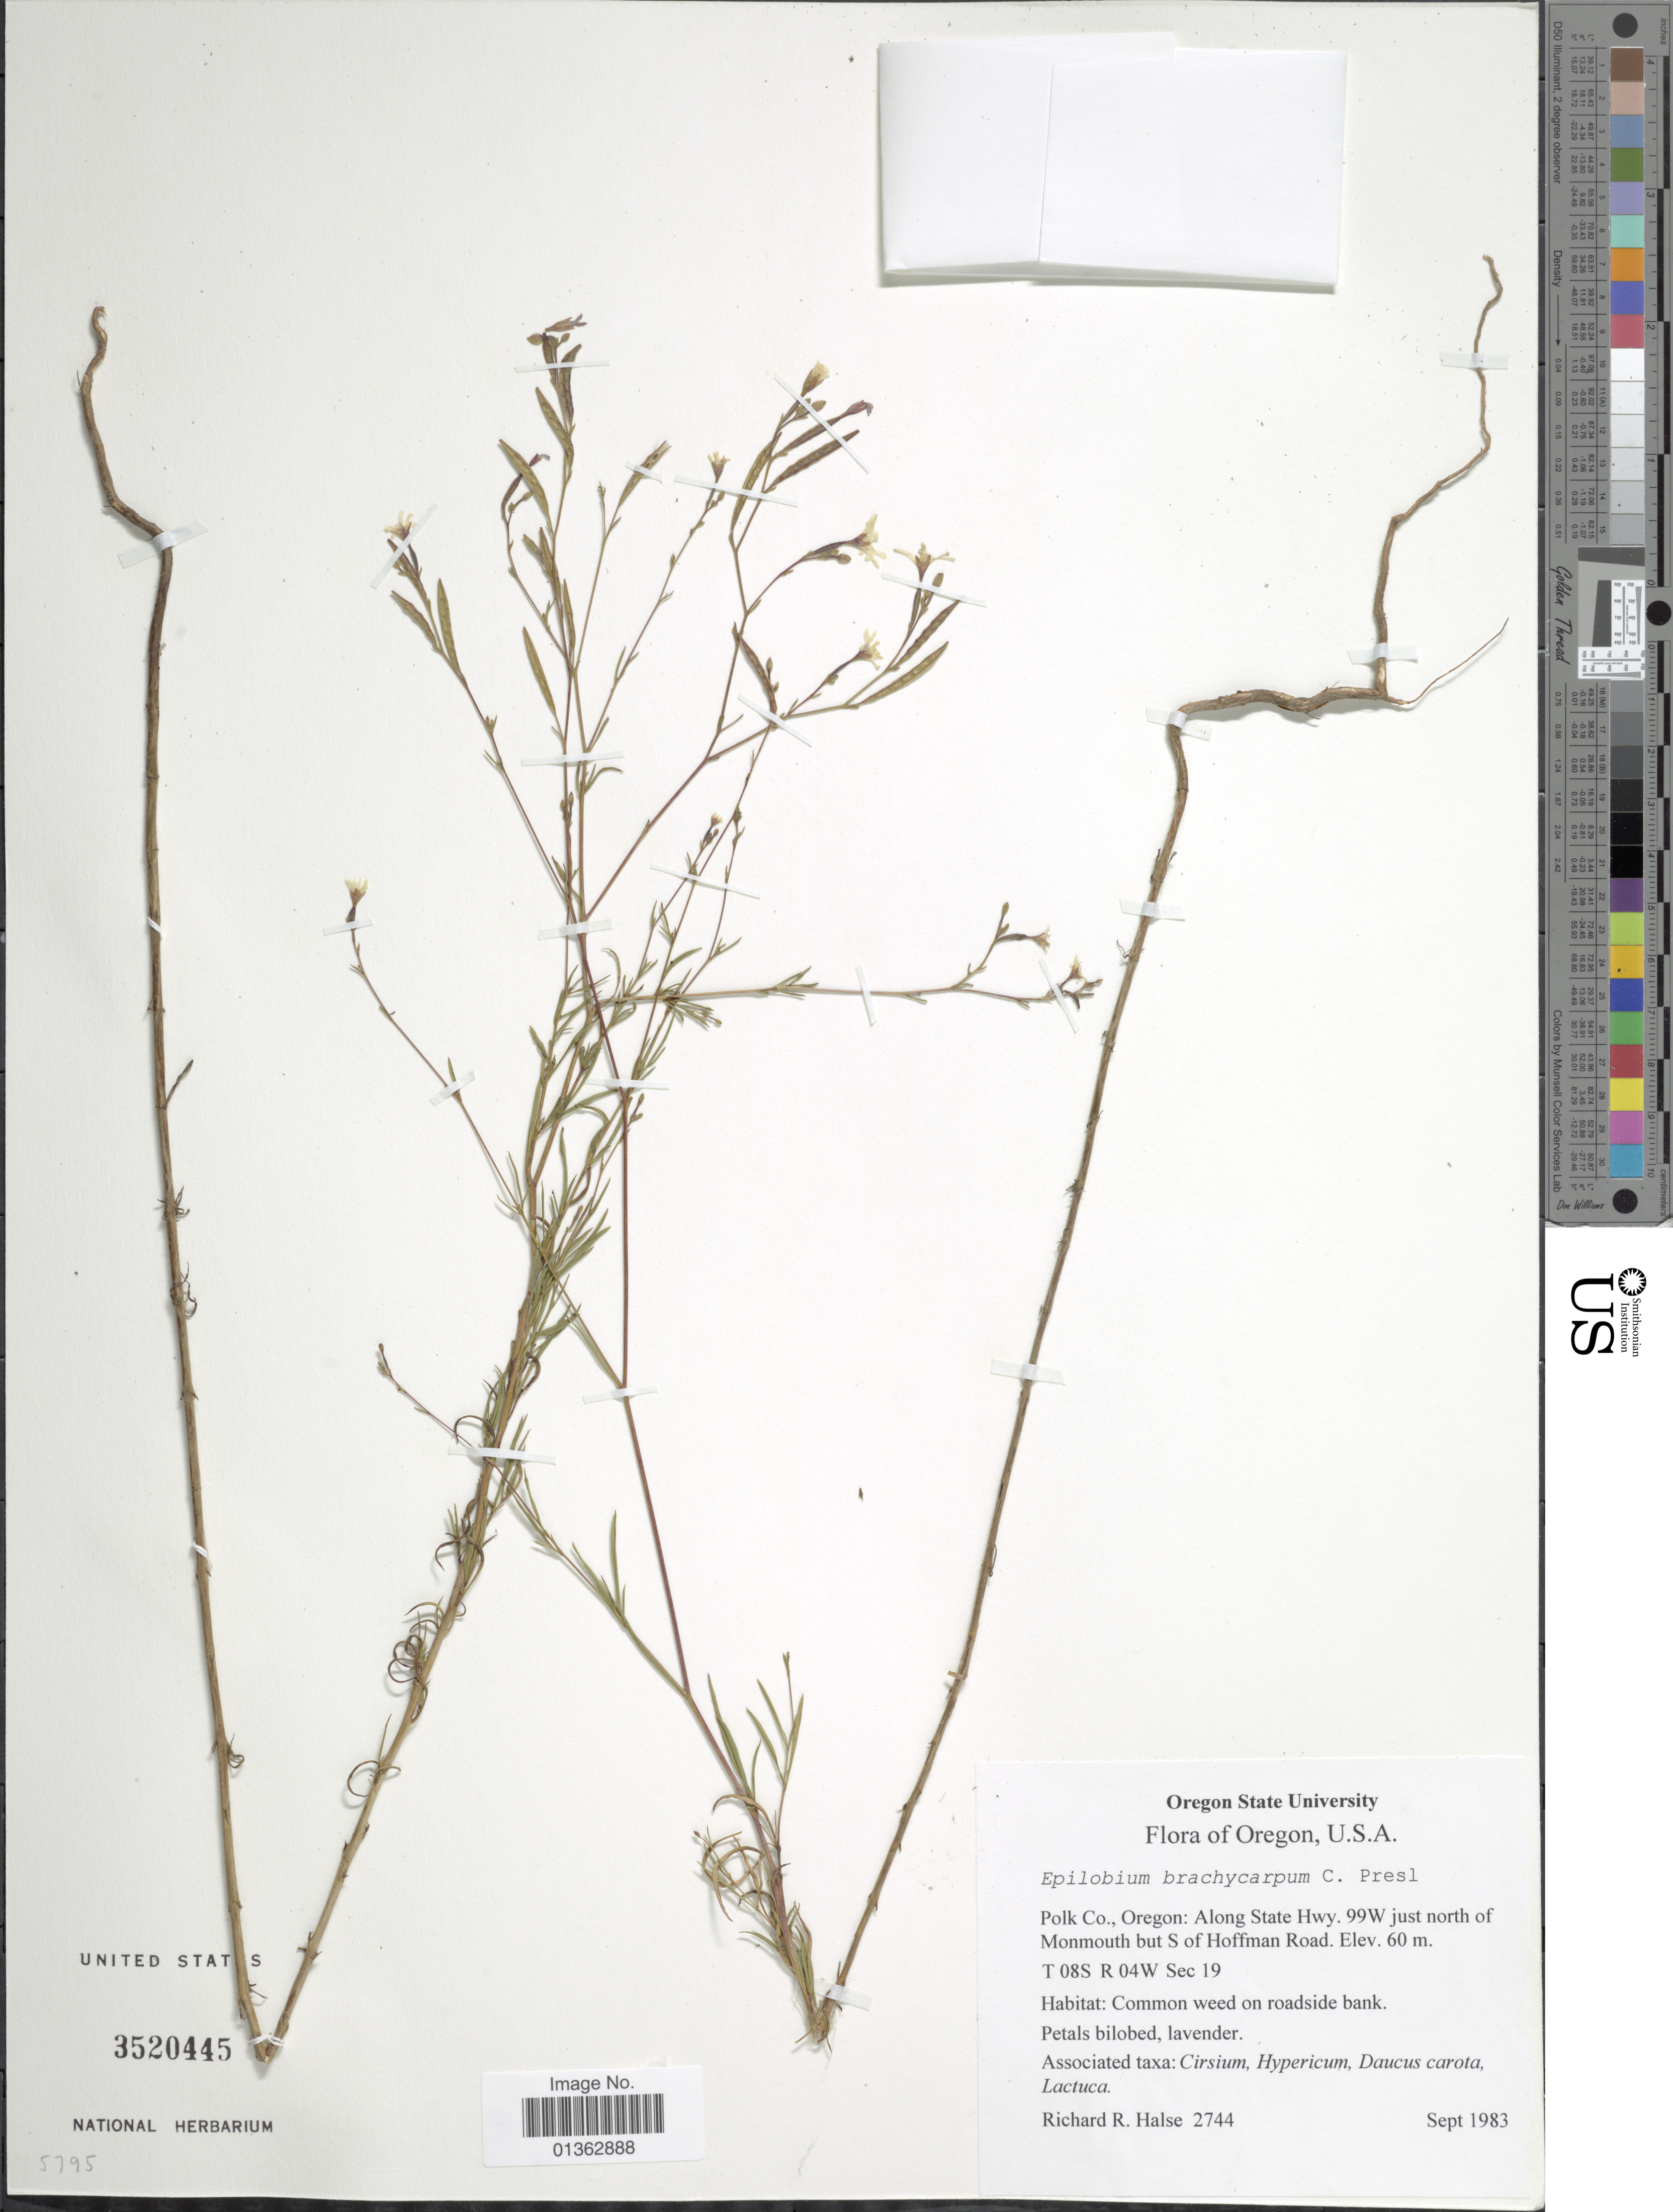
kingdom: Plantae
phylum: Tracheophyta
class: Magnoliopsida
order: Myrtales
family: Onagraceae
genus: Epilobium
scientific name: Epilobium brachycarpum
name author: C. Presl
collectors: R. Halse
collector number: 2744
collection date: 1983-09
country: United States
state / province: Oregon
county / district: Polk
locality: Polk Co.: Along State Hwy. 99W just north of Monmouth but S of Hoffman Road.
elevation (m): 60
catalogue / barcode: US 3520445